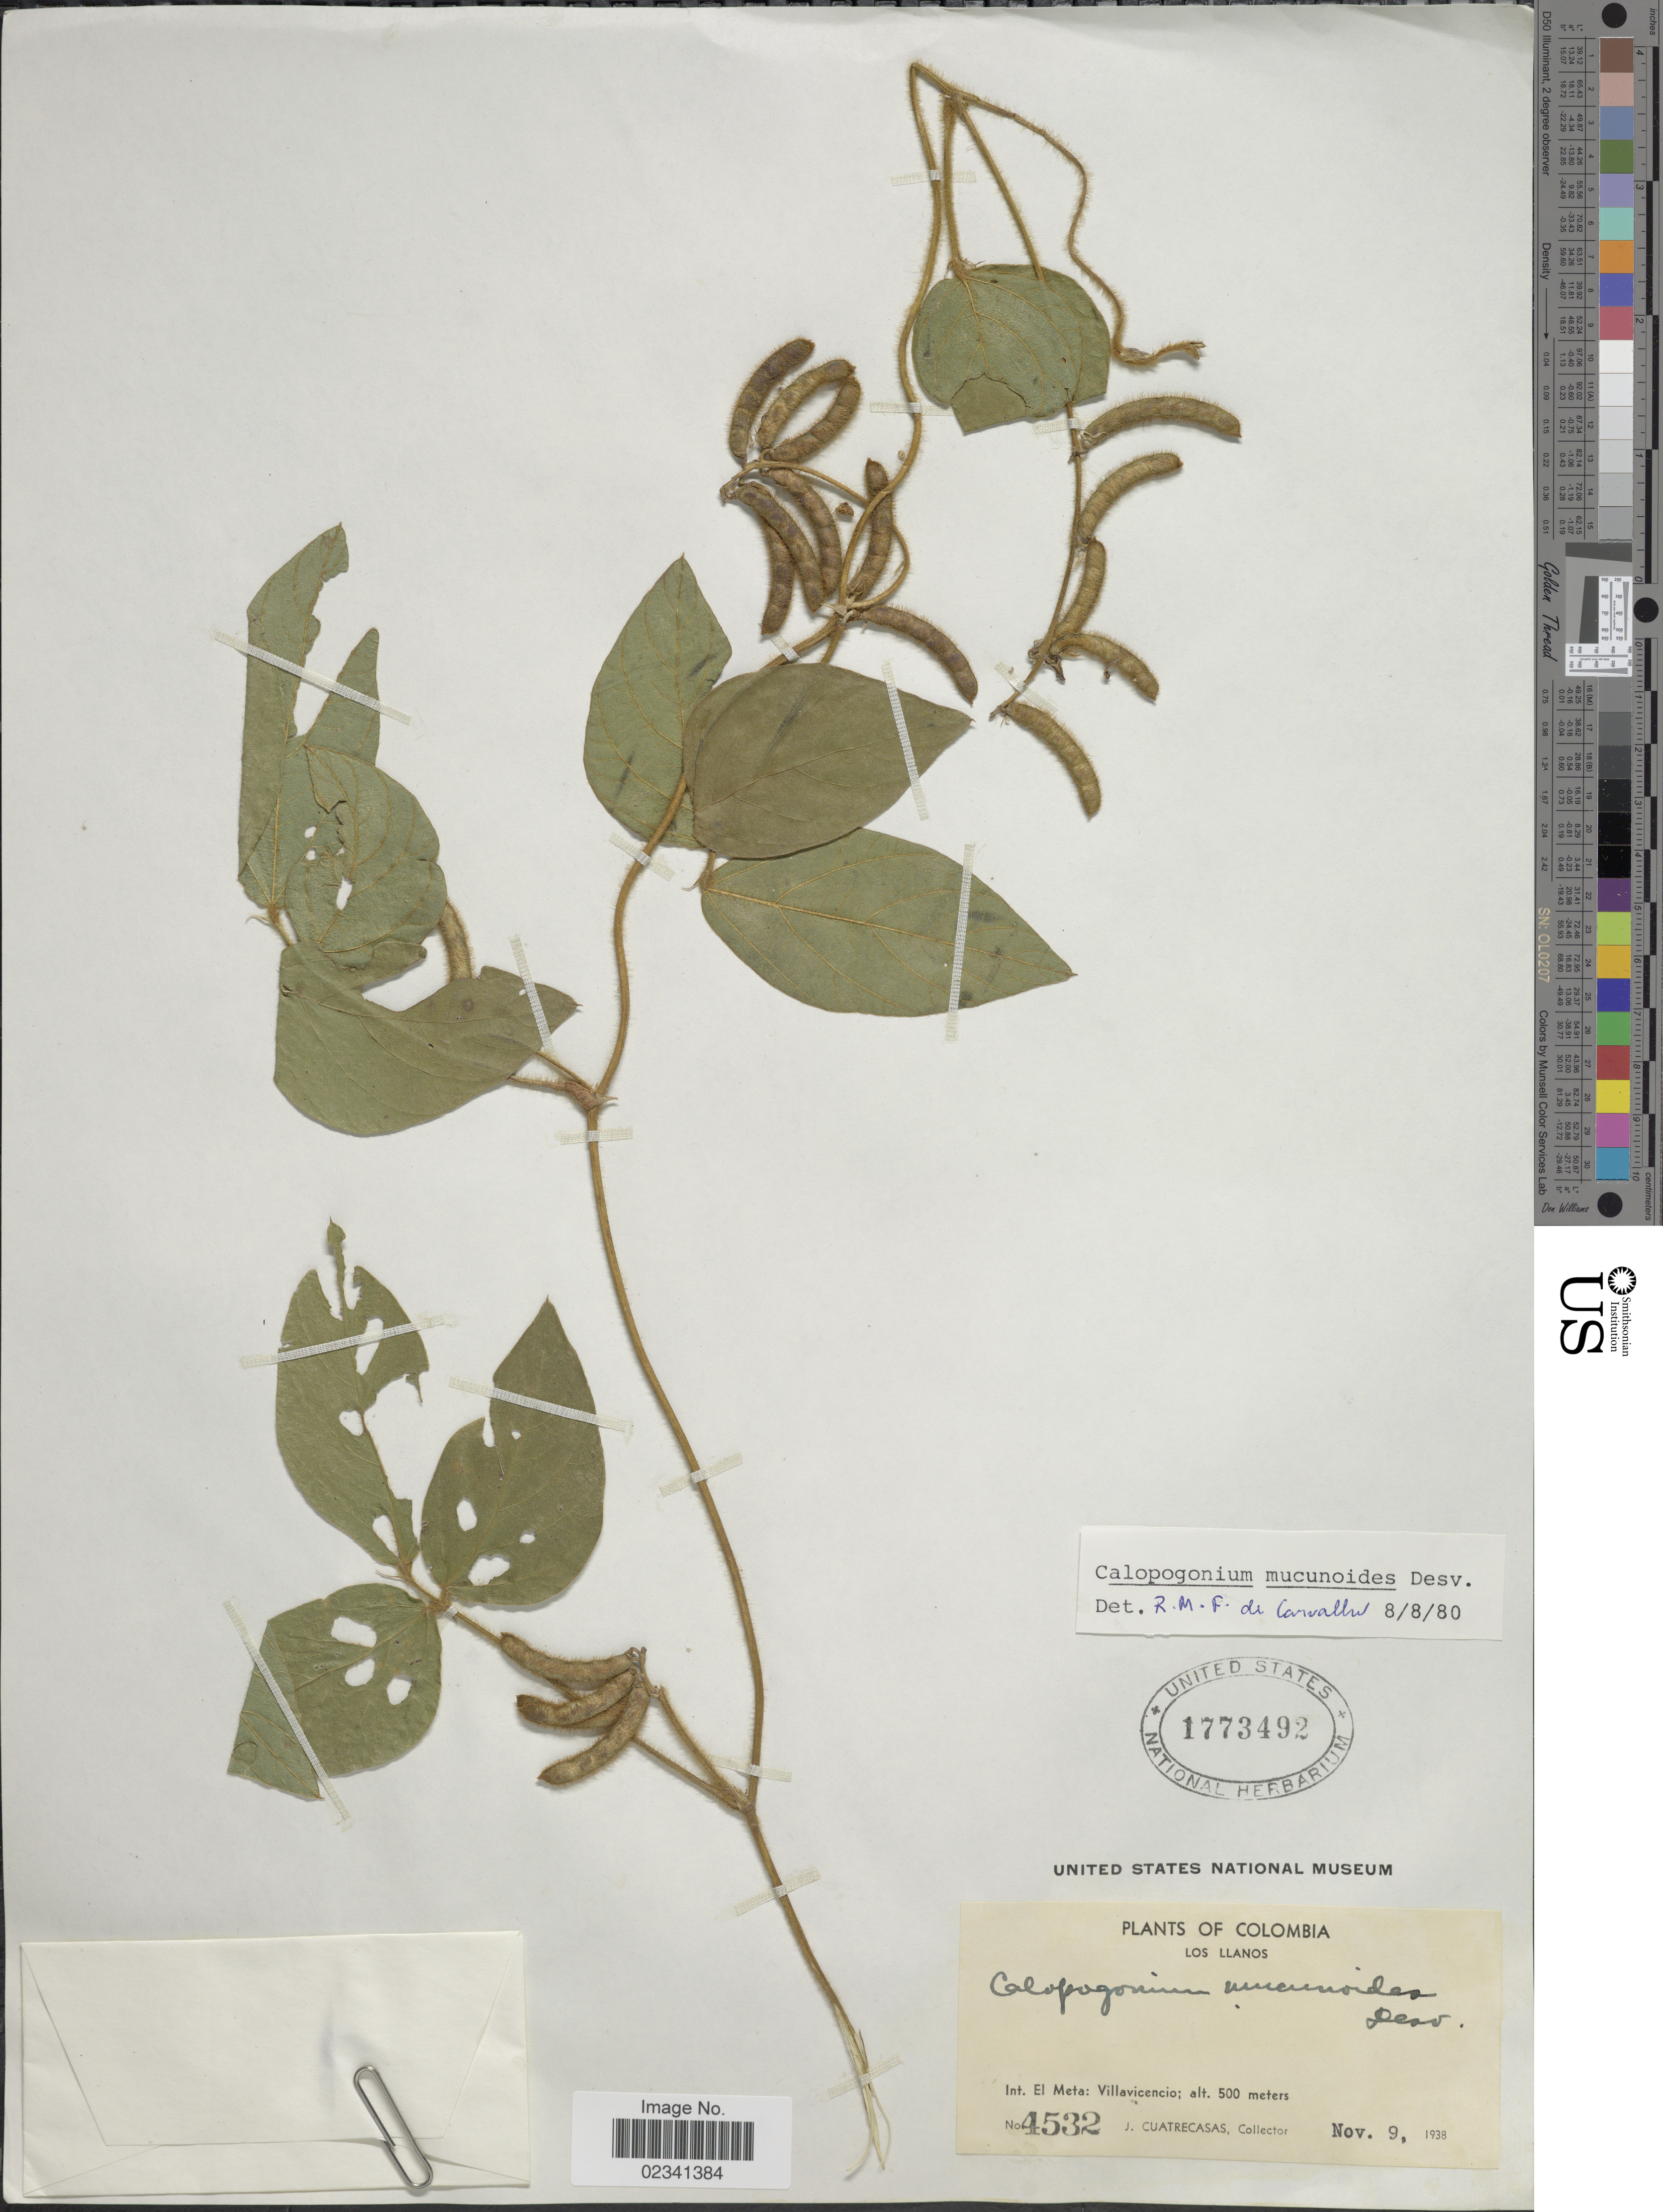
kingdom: Plantae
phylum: Tracheophyta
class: Magnoliopsida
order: Fabales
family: Fabaceae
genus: Calopogonium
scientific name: Calopogonium mucunoides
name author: Desv.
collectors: J. Cuatrecasas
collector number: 4532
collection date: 1938-11-09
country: Colombia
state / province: Meta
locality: Los Llanos, Villavicencio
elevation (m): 500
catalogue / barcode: US 1773492